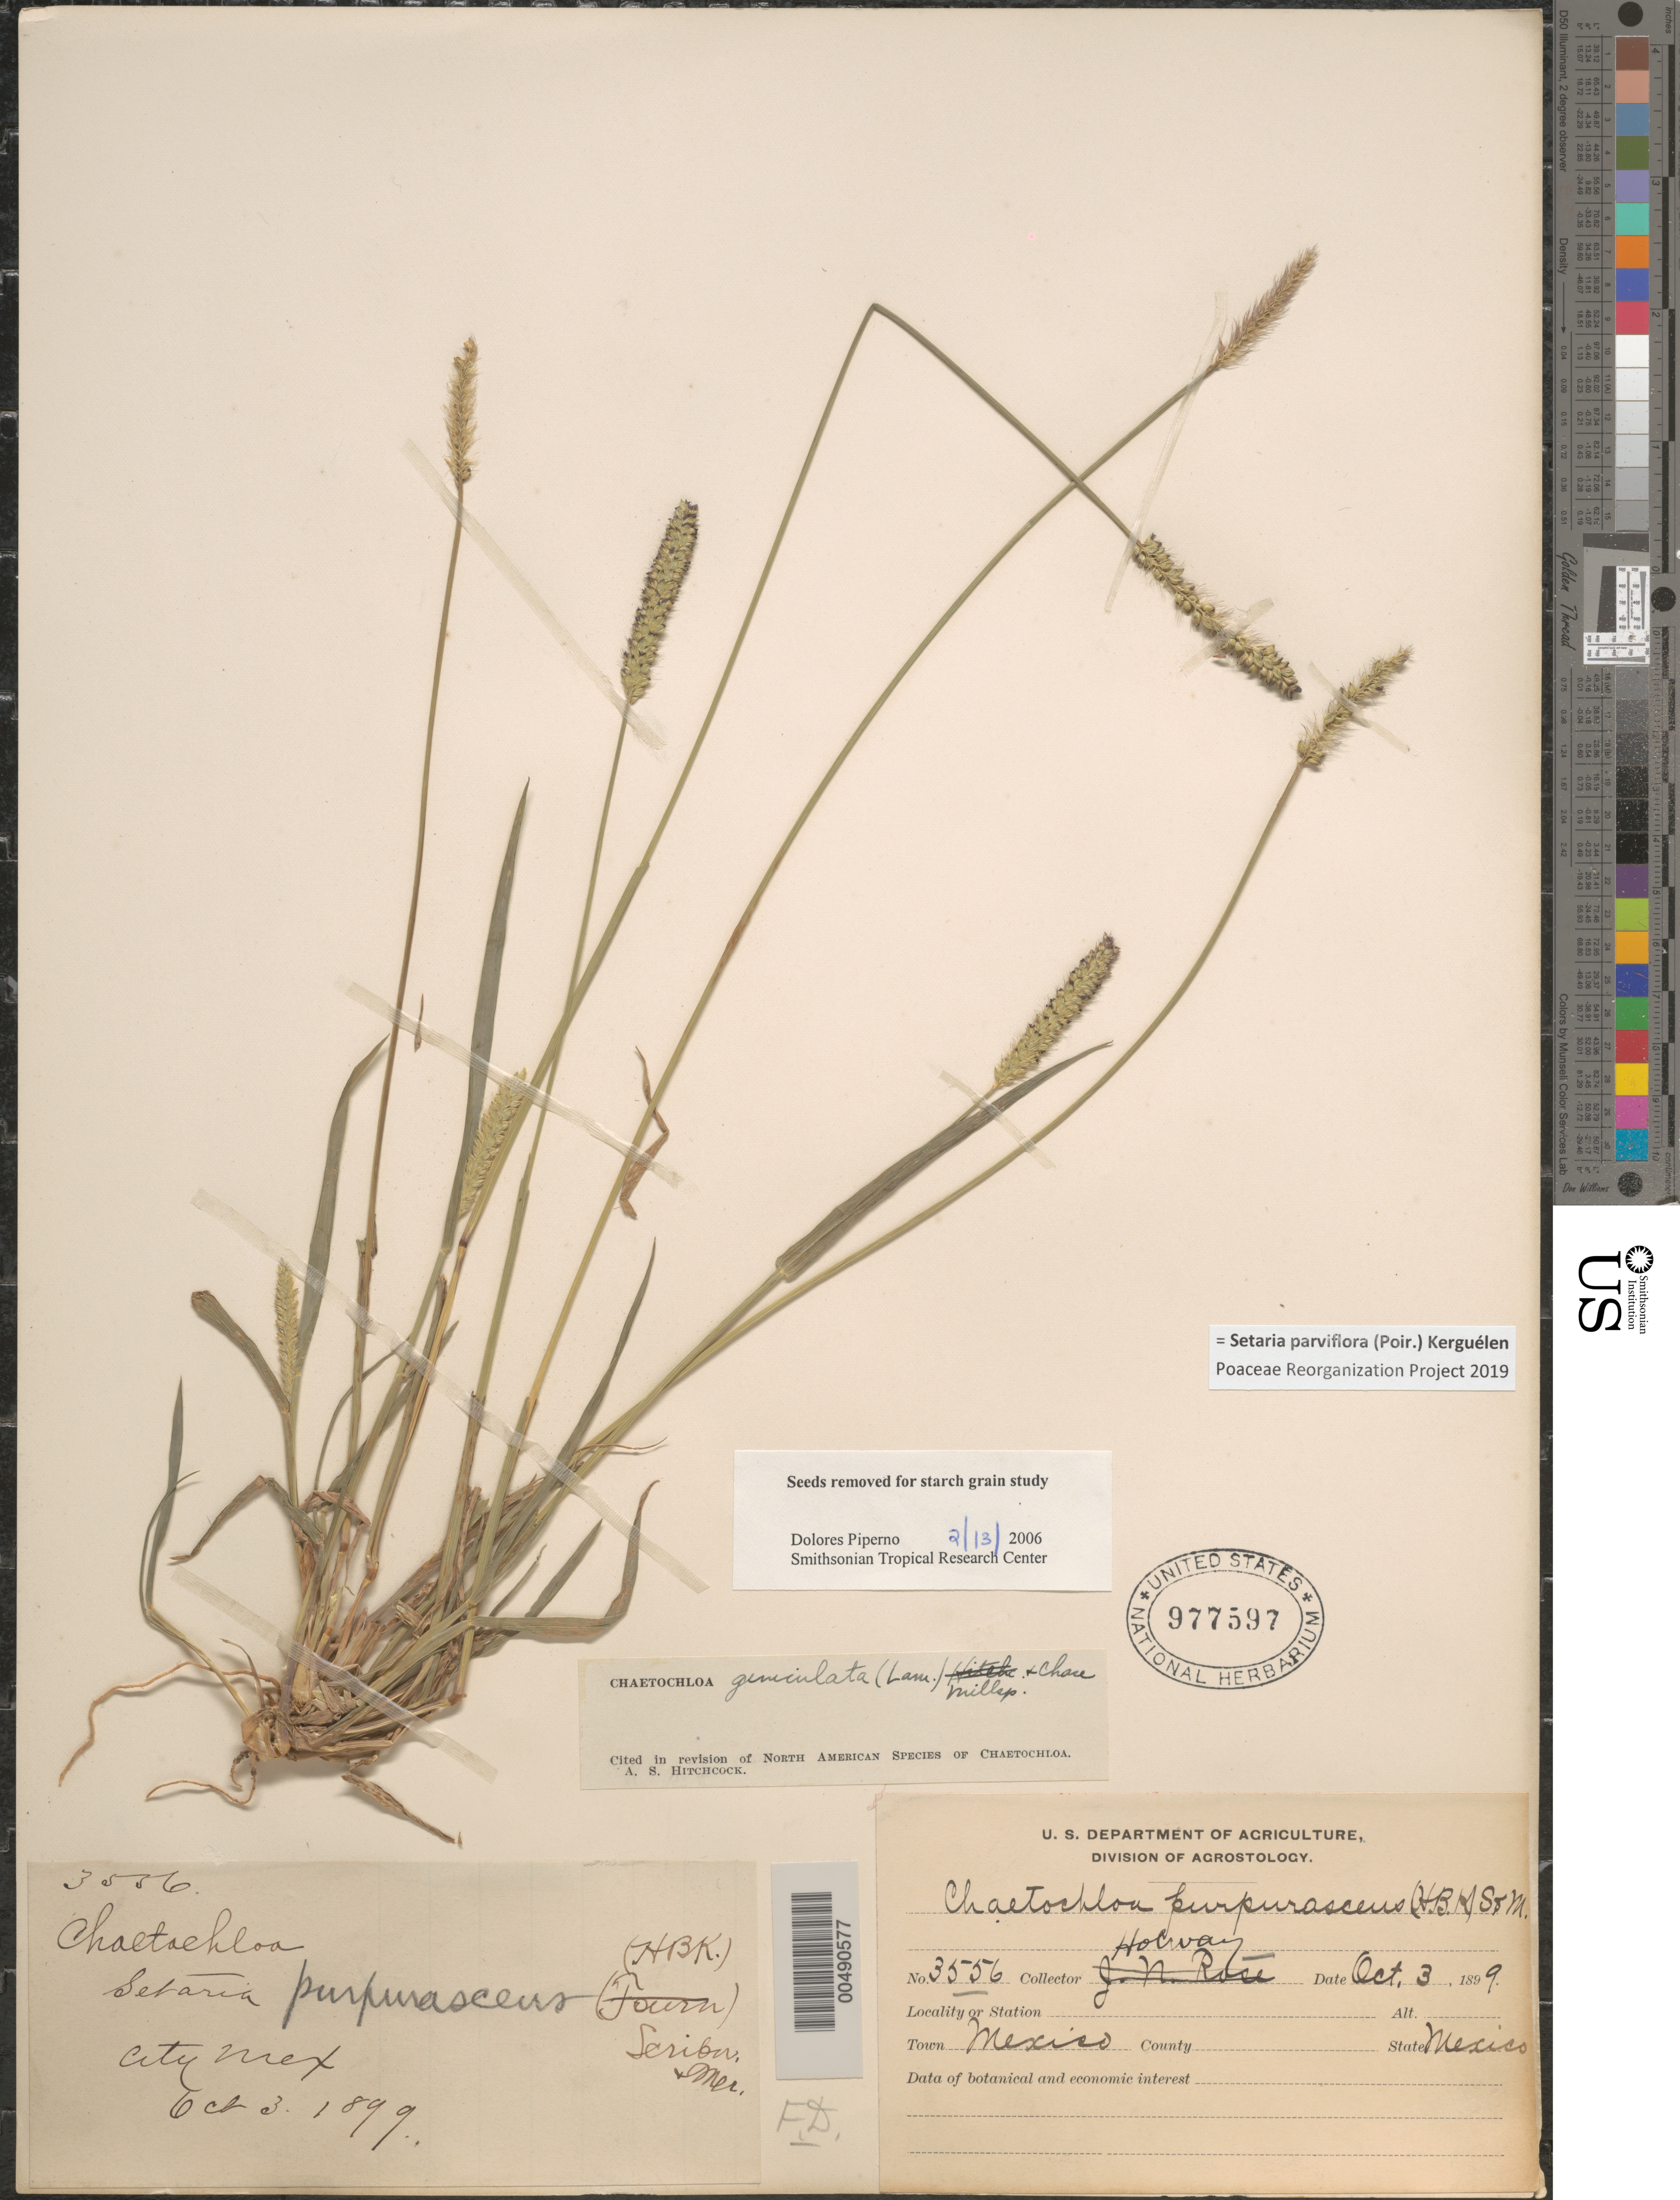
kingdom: Plantae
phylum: Tracheophyta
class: Liliopsida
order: Poales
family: Poaceae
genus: Setaria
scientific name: Setaria parviflora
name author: (Poir.) Kerguélen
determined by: Poaceae Reorganization Project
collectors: -- Holway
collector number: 3556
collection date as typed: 3 Oct 1899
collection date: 1899-10-03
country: Mexico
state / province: Distrito Federal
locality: City Mex, Town: Mexico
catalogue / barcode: US 977597